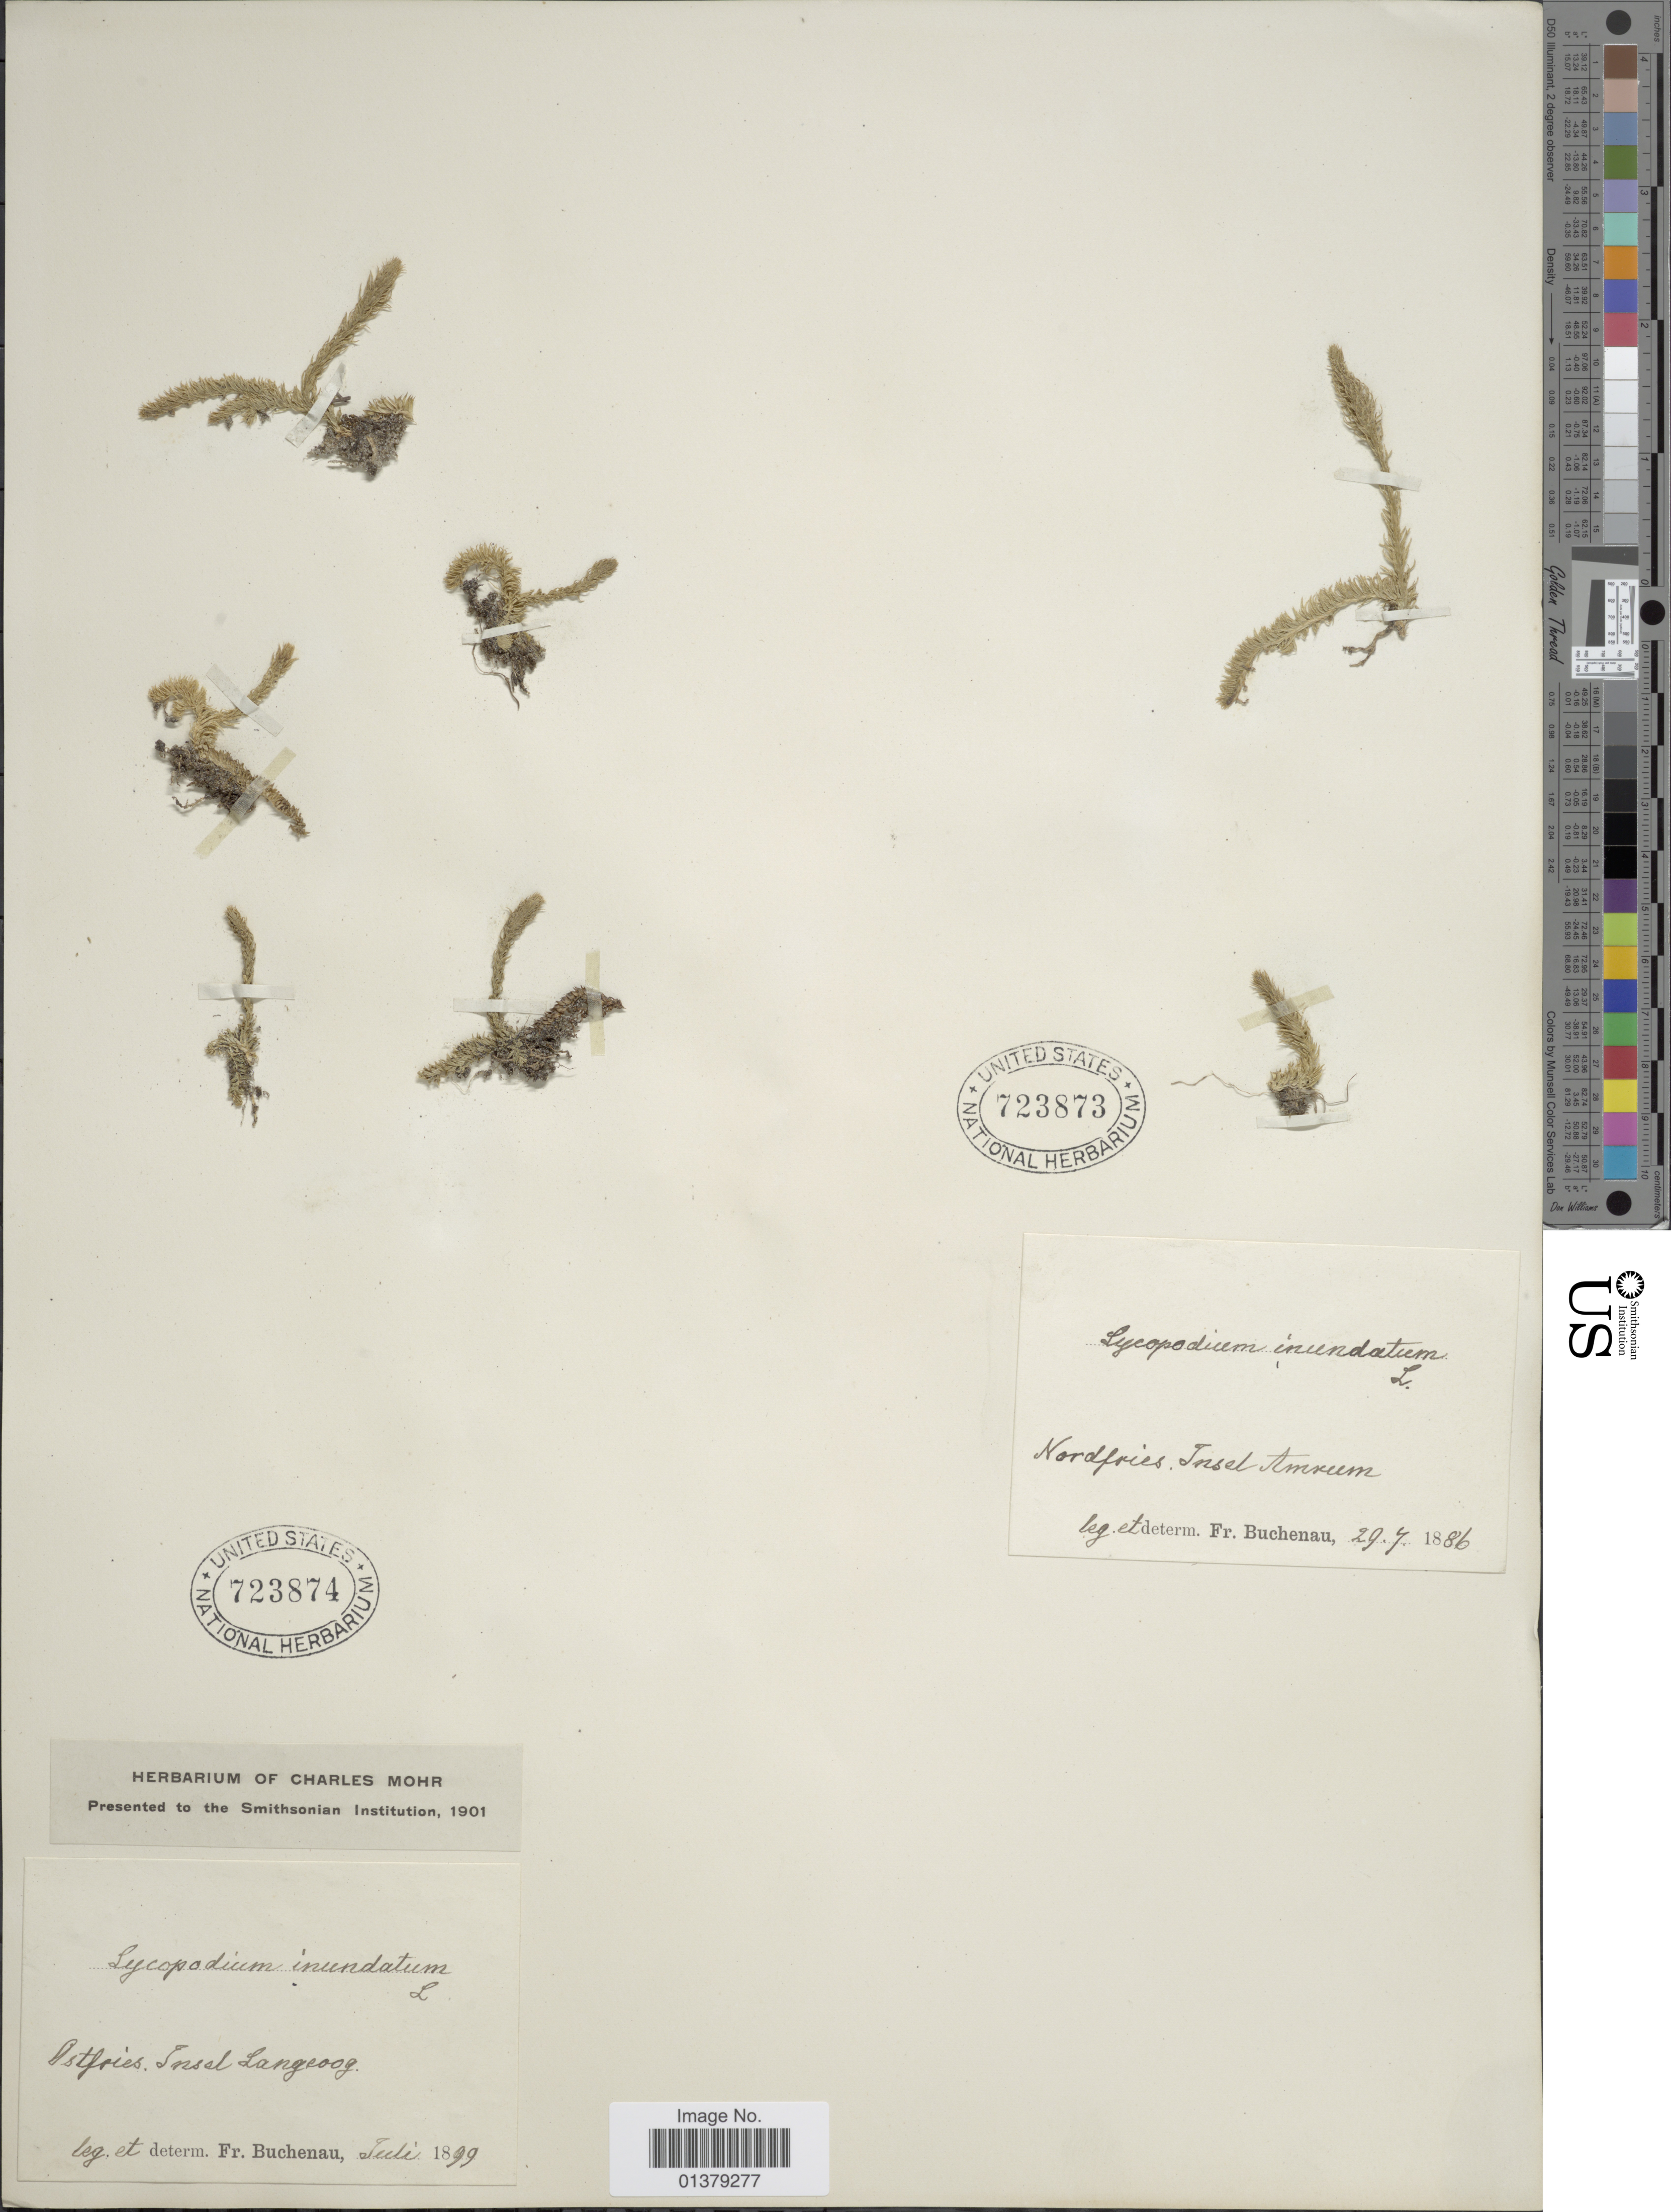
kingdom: Plantae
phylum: Tracheophyta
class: Lycopodiopsida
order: Lycopodiales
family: Lycopodiaceae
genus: Lycopodiella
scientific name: Lycopodiella inundata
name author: (L.) Holub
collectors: F. Buchenau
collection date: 1886-07-29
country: Germany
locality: Nordfries Insel Amrum [interpreted]